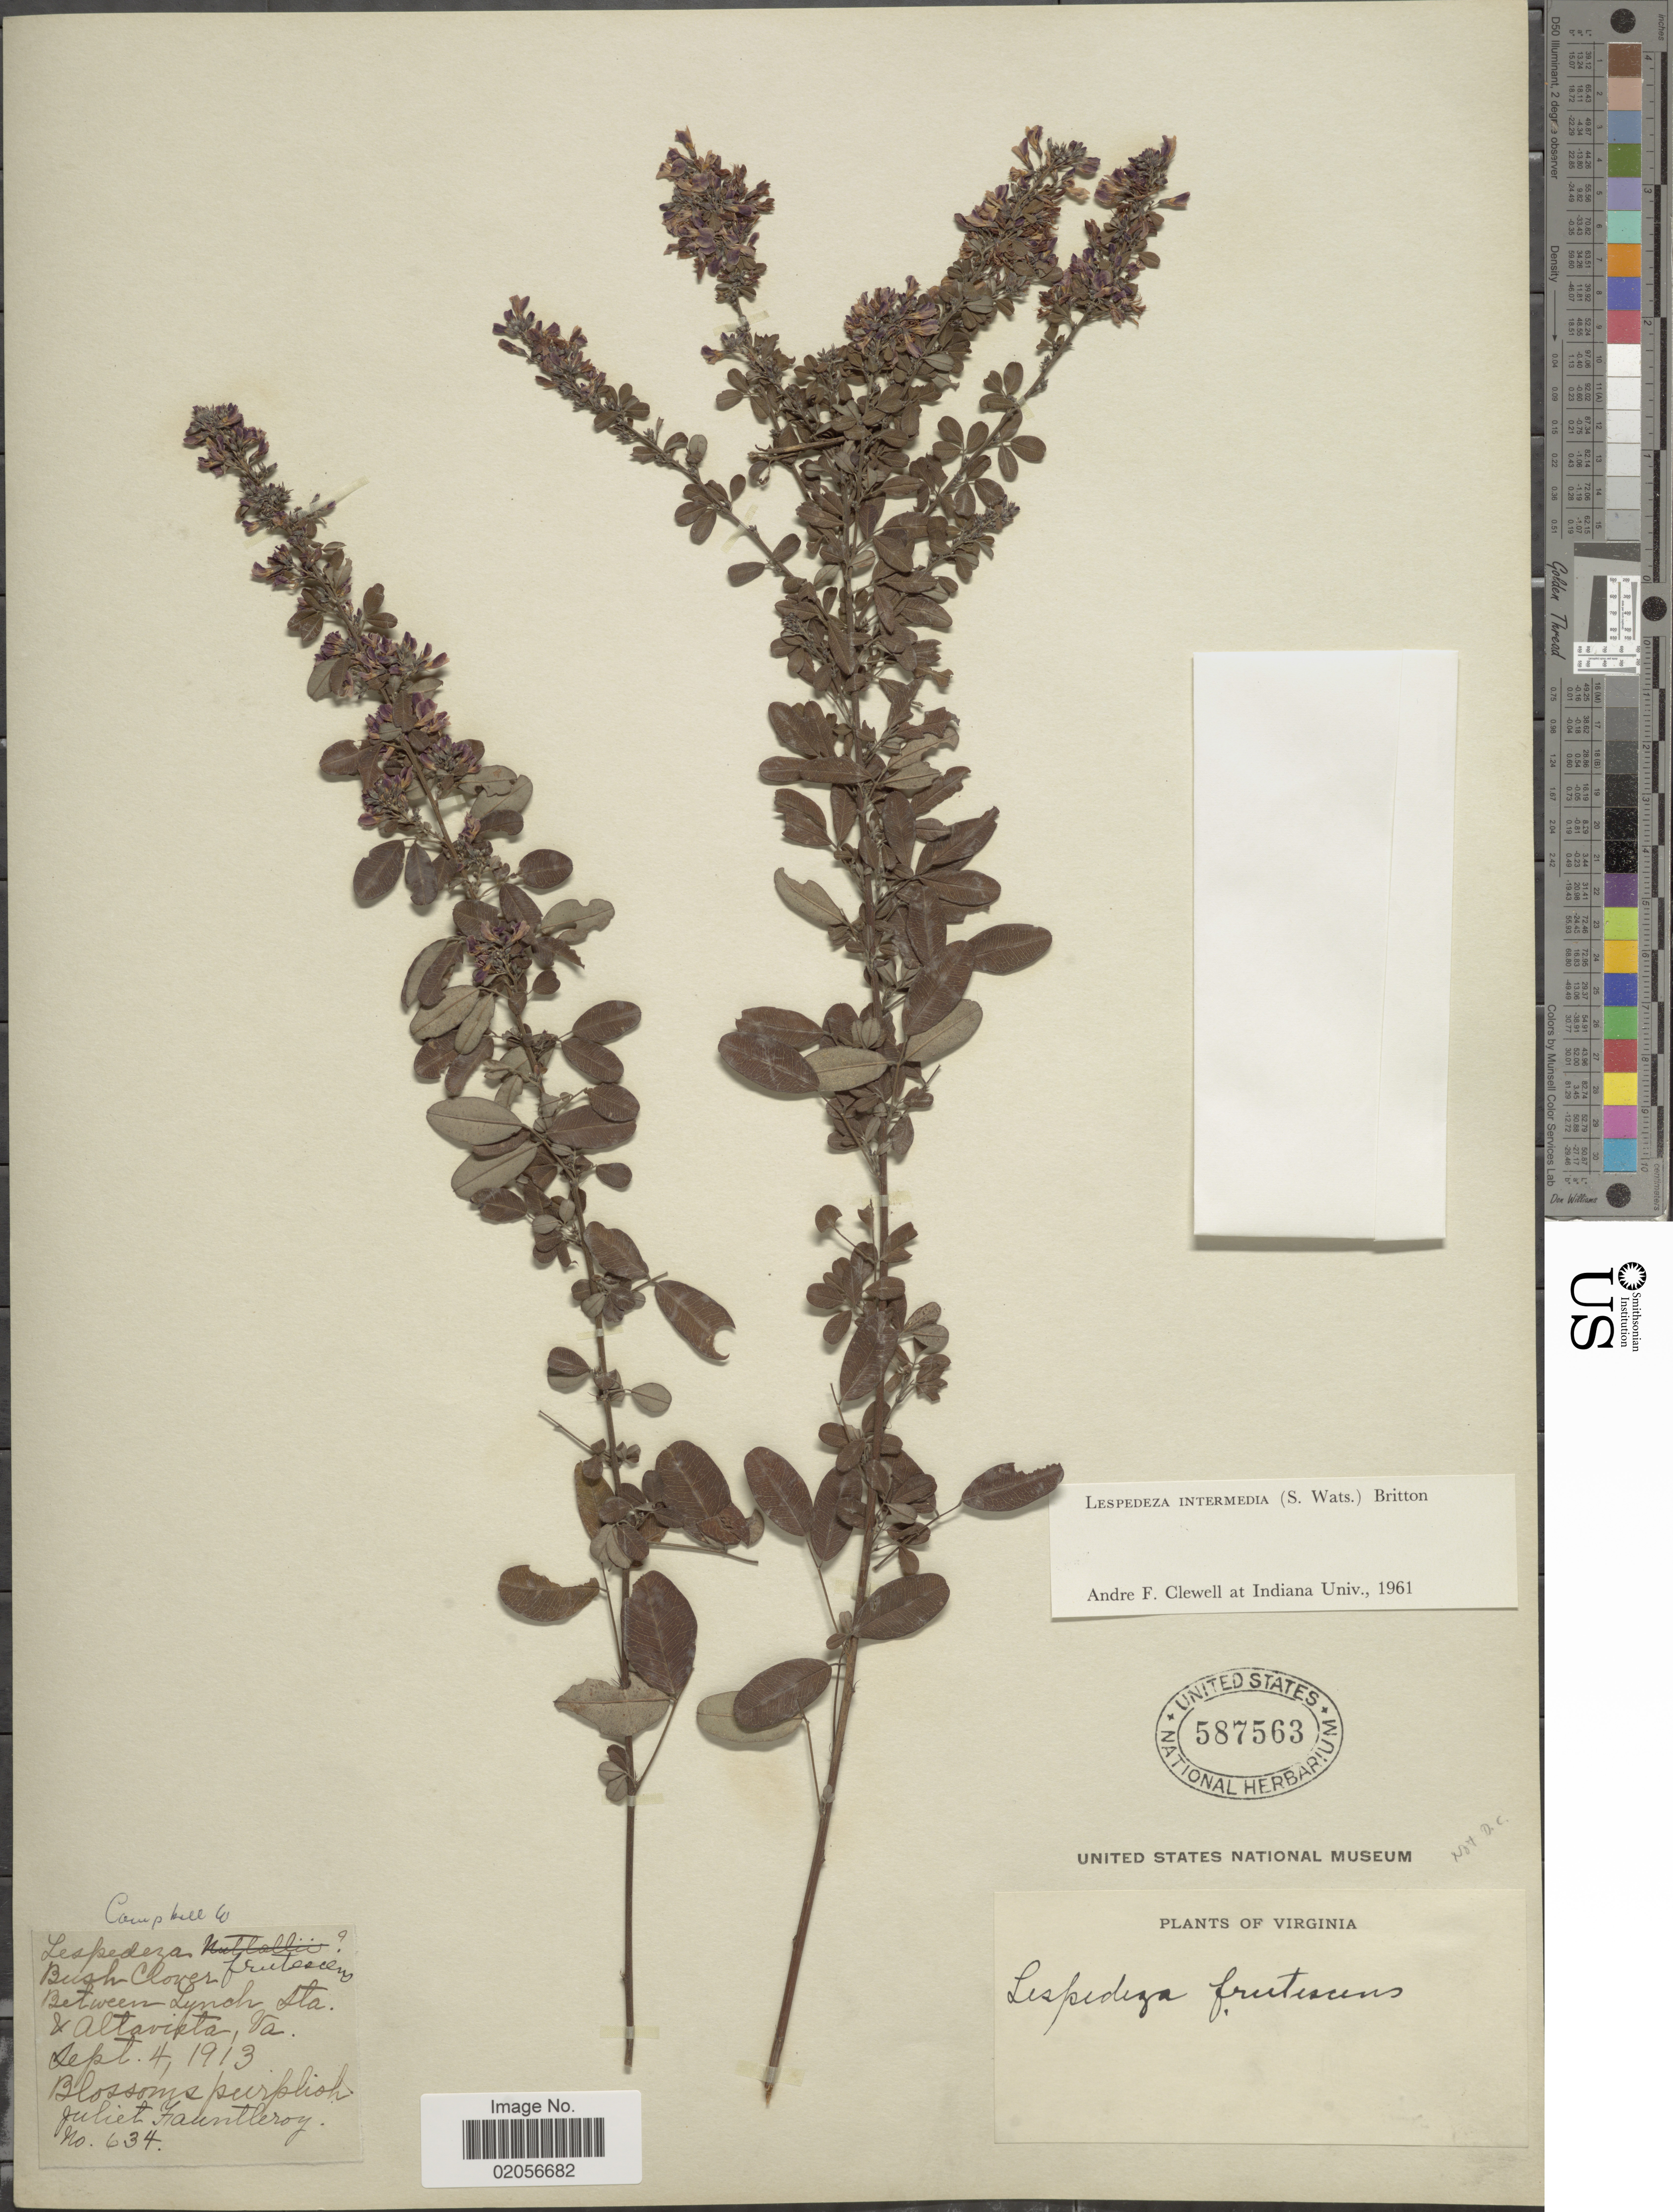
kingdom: Plantae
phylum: Tracheophyta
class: Magnoliopsida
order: Fabales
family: Fabaceae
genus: Lespedeza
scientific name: Lespedeza intermedia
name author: (S. Watson) Britton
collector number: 634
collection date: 1913-09-04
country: United States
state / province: Virginia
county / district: Campbell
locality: Bush Clover, Between Lynch Sta & Altavipta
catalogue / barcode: US 587563